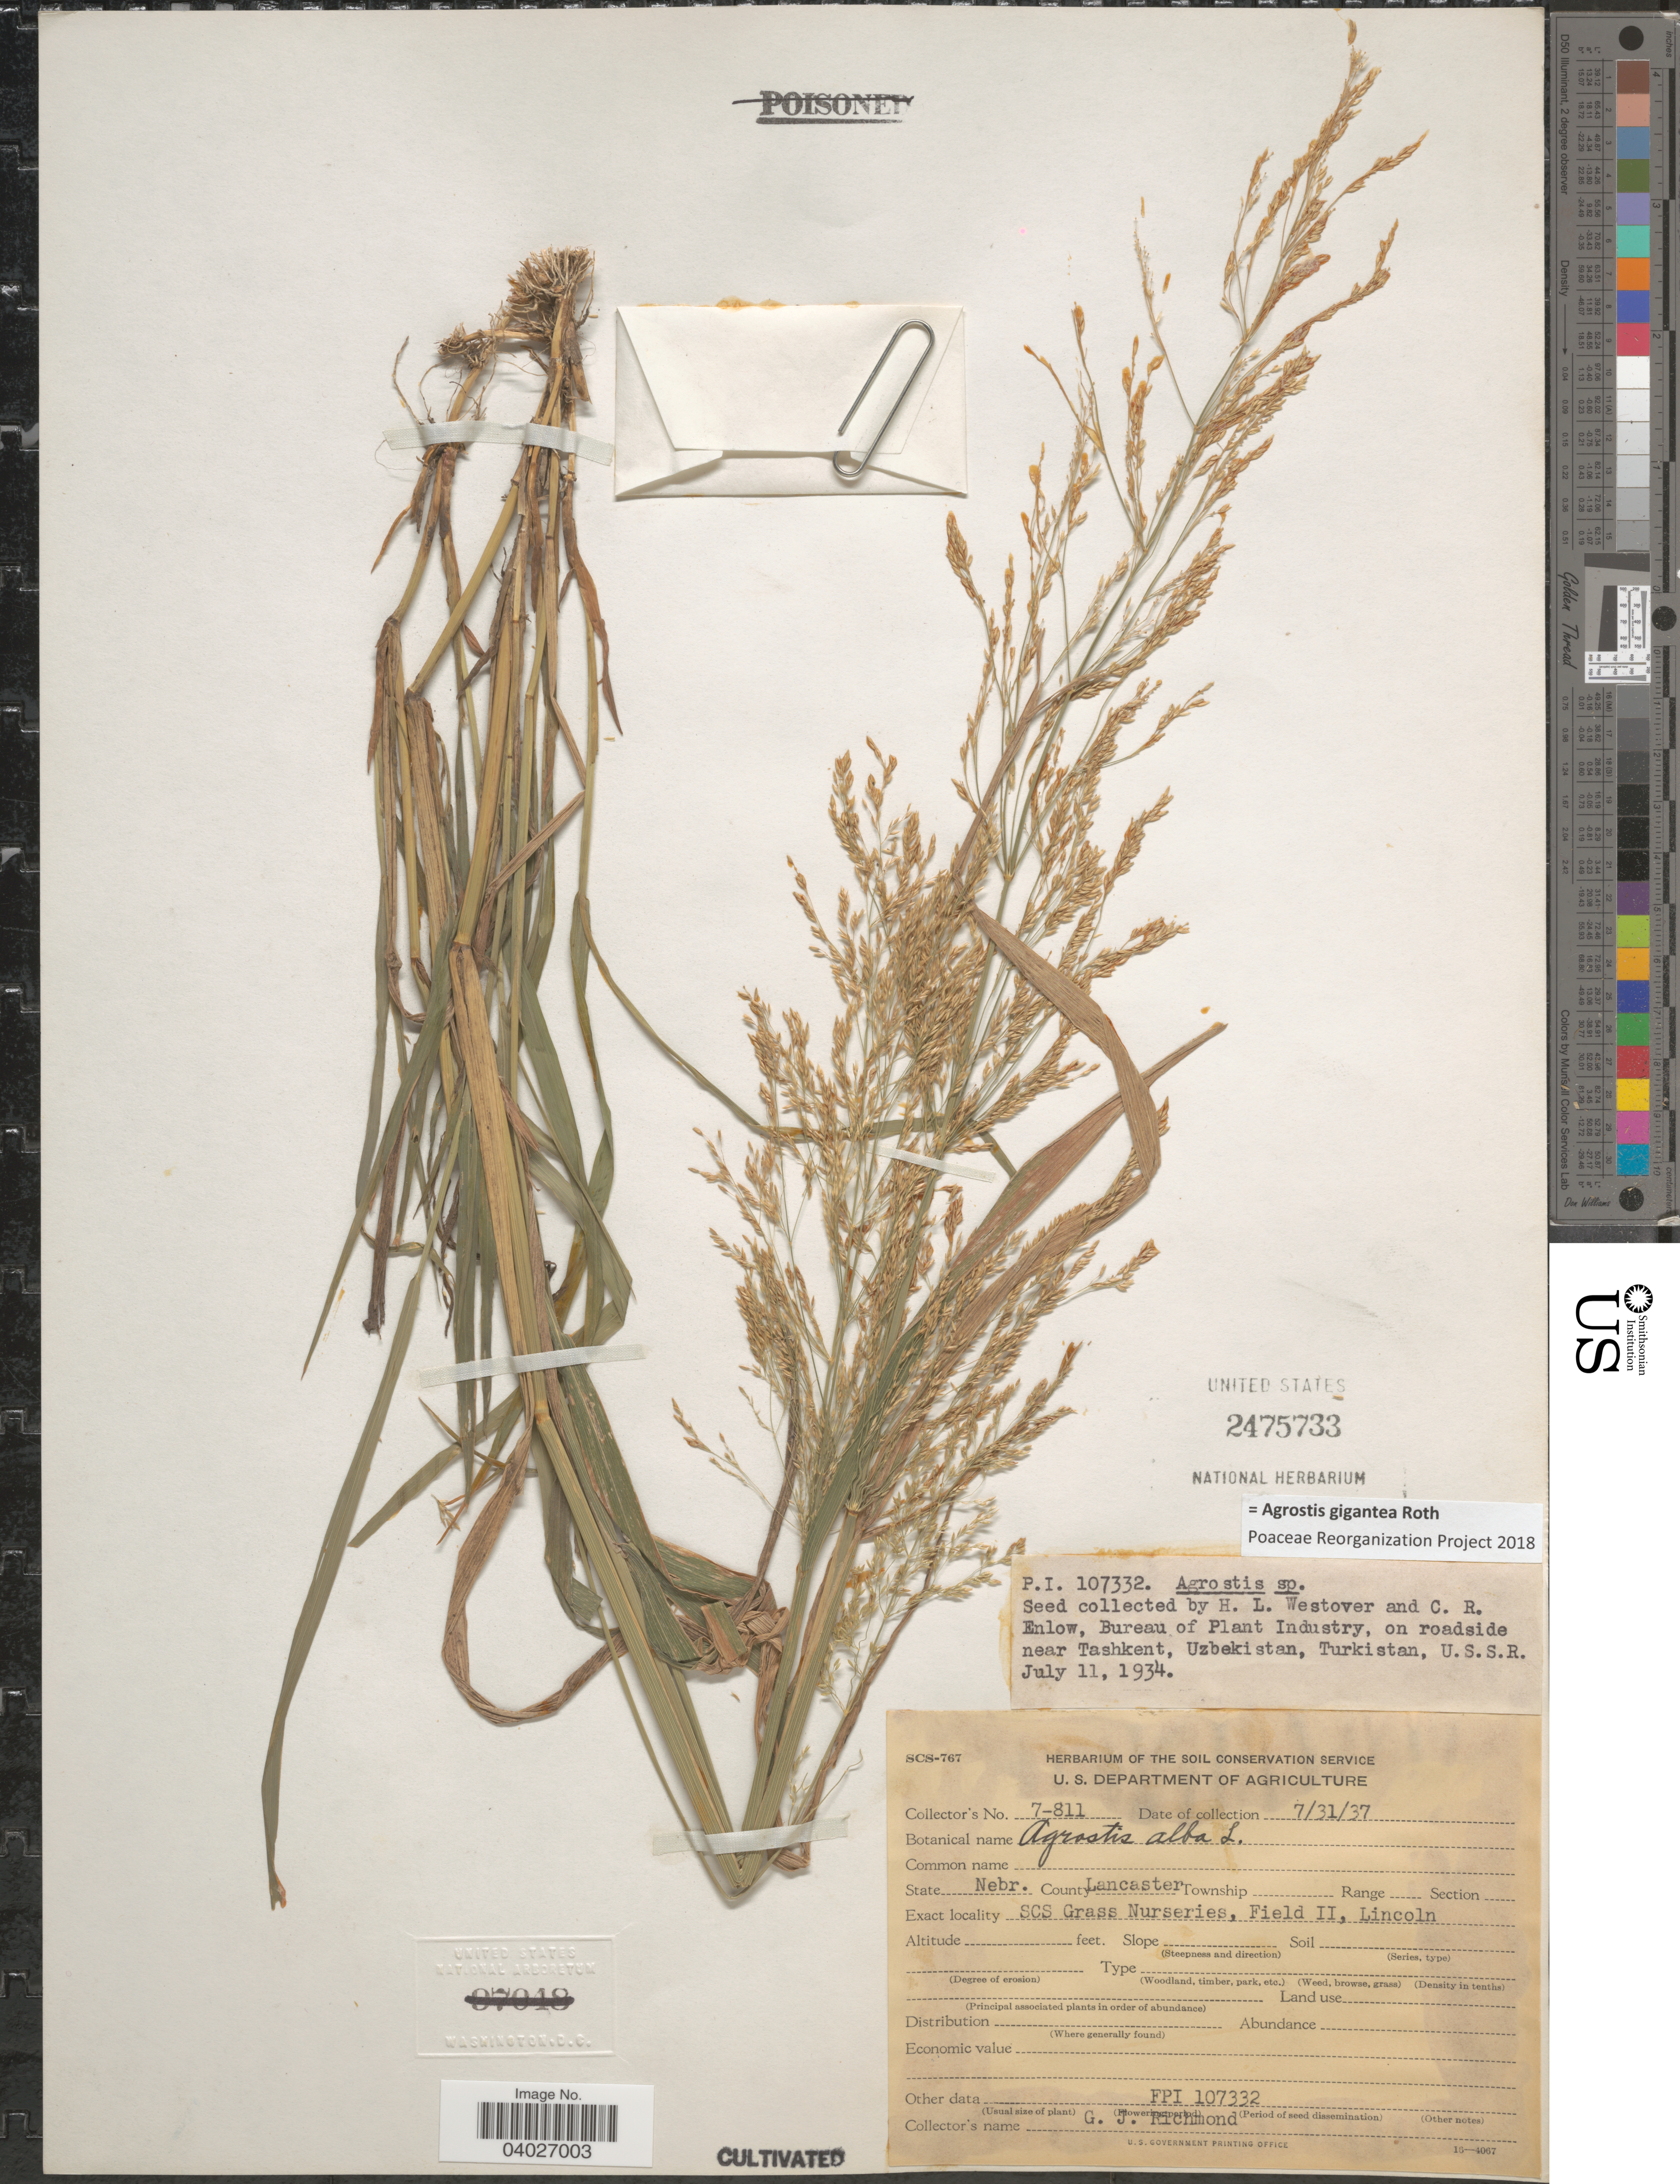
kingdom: Plantae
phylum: Tracheophyta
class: Liliopsida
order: Poales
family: Poaceae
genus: Agrostis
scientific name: Agrostis gigantea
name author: Roth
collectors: G. Richmond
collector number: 7-811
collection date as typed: Transcribed d/m/y: 31/7/37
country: United States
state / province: Nebraska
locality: County Lancaster. SCS Grass Nurseries. Field II. Lincoln.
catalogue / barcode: US 2475733